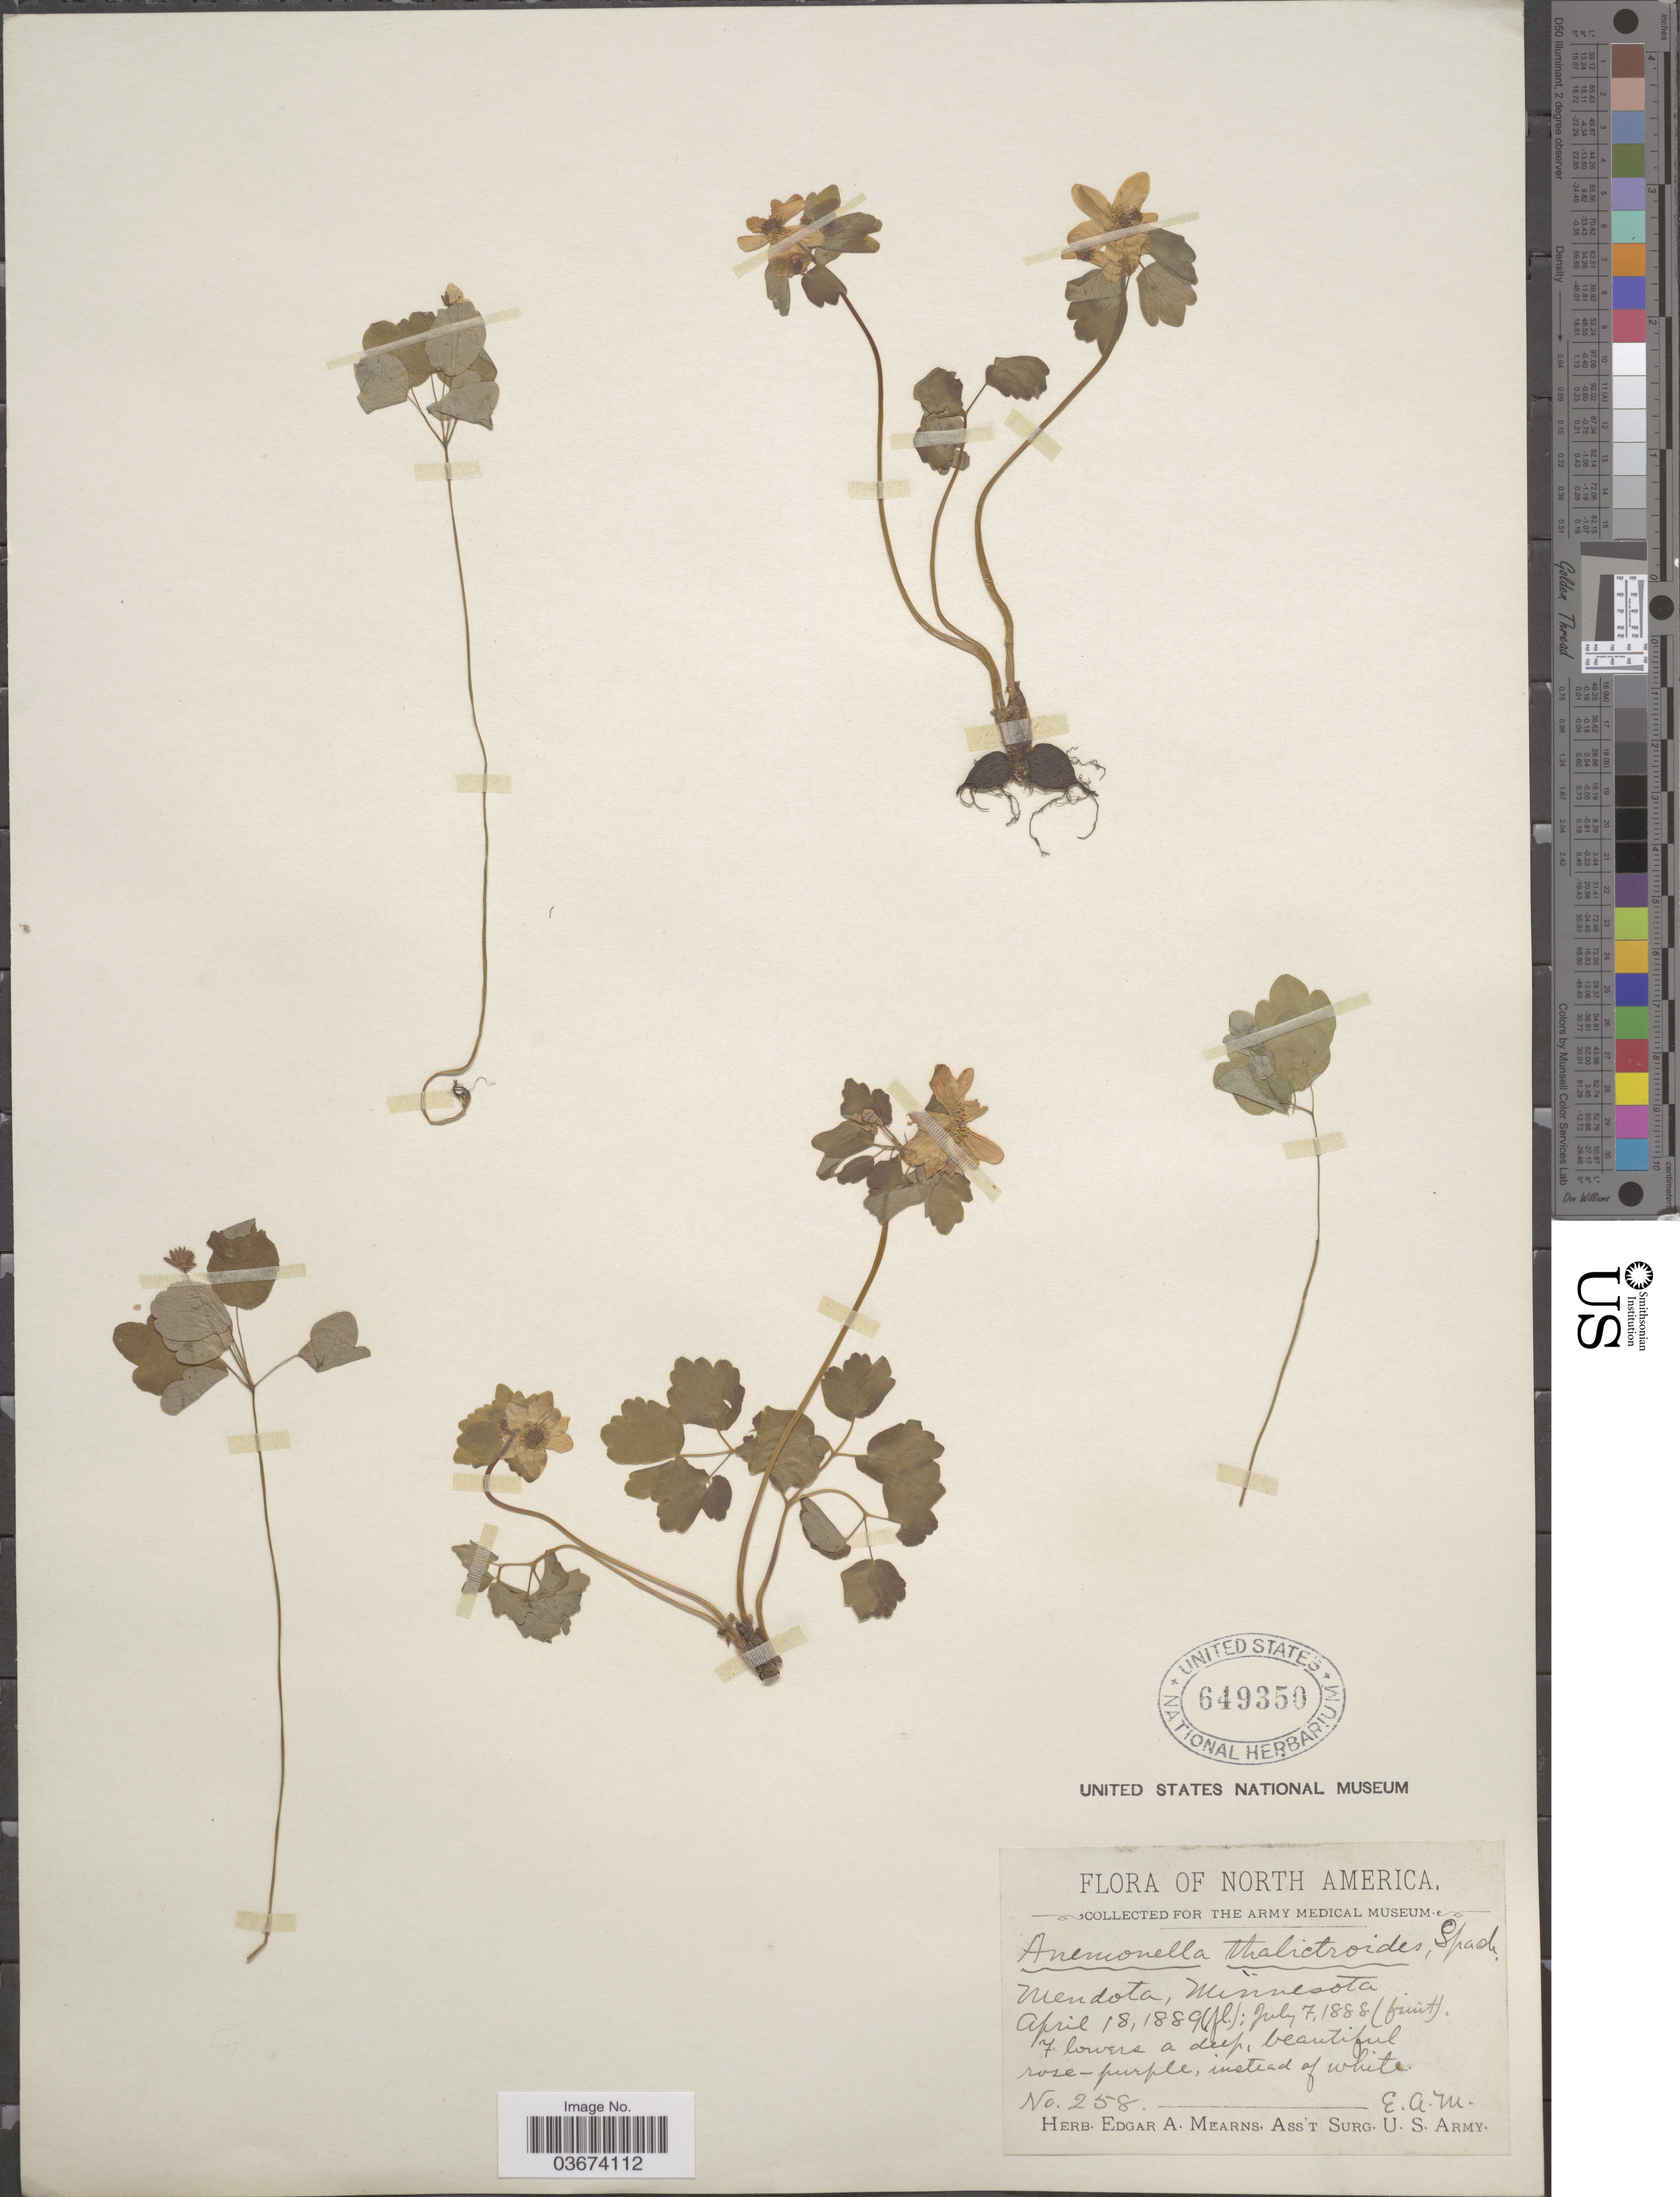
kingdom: Plantae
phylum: Tracheophyta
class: Magnoliopsida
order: Ranunculales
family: Ranunculaceae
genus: Thalictrum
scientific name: Thalictrum thalictroides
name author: (L.) A.J. Eames & B. Boivin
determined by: Strong, M. T., (US), Smithsonian Institution - National Museum of Natural History (UNITED STATES)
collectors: E. A. Mearns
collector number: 258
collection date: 1888-07-07/1889-04-18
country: United States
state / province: Minnesota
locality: Mendota.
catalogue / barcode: US 649350